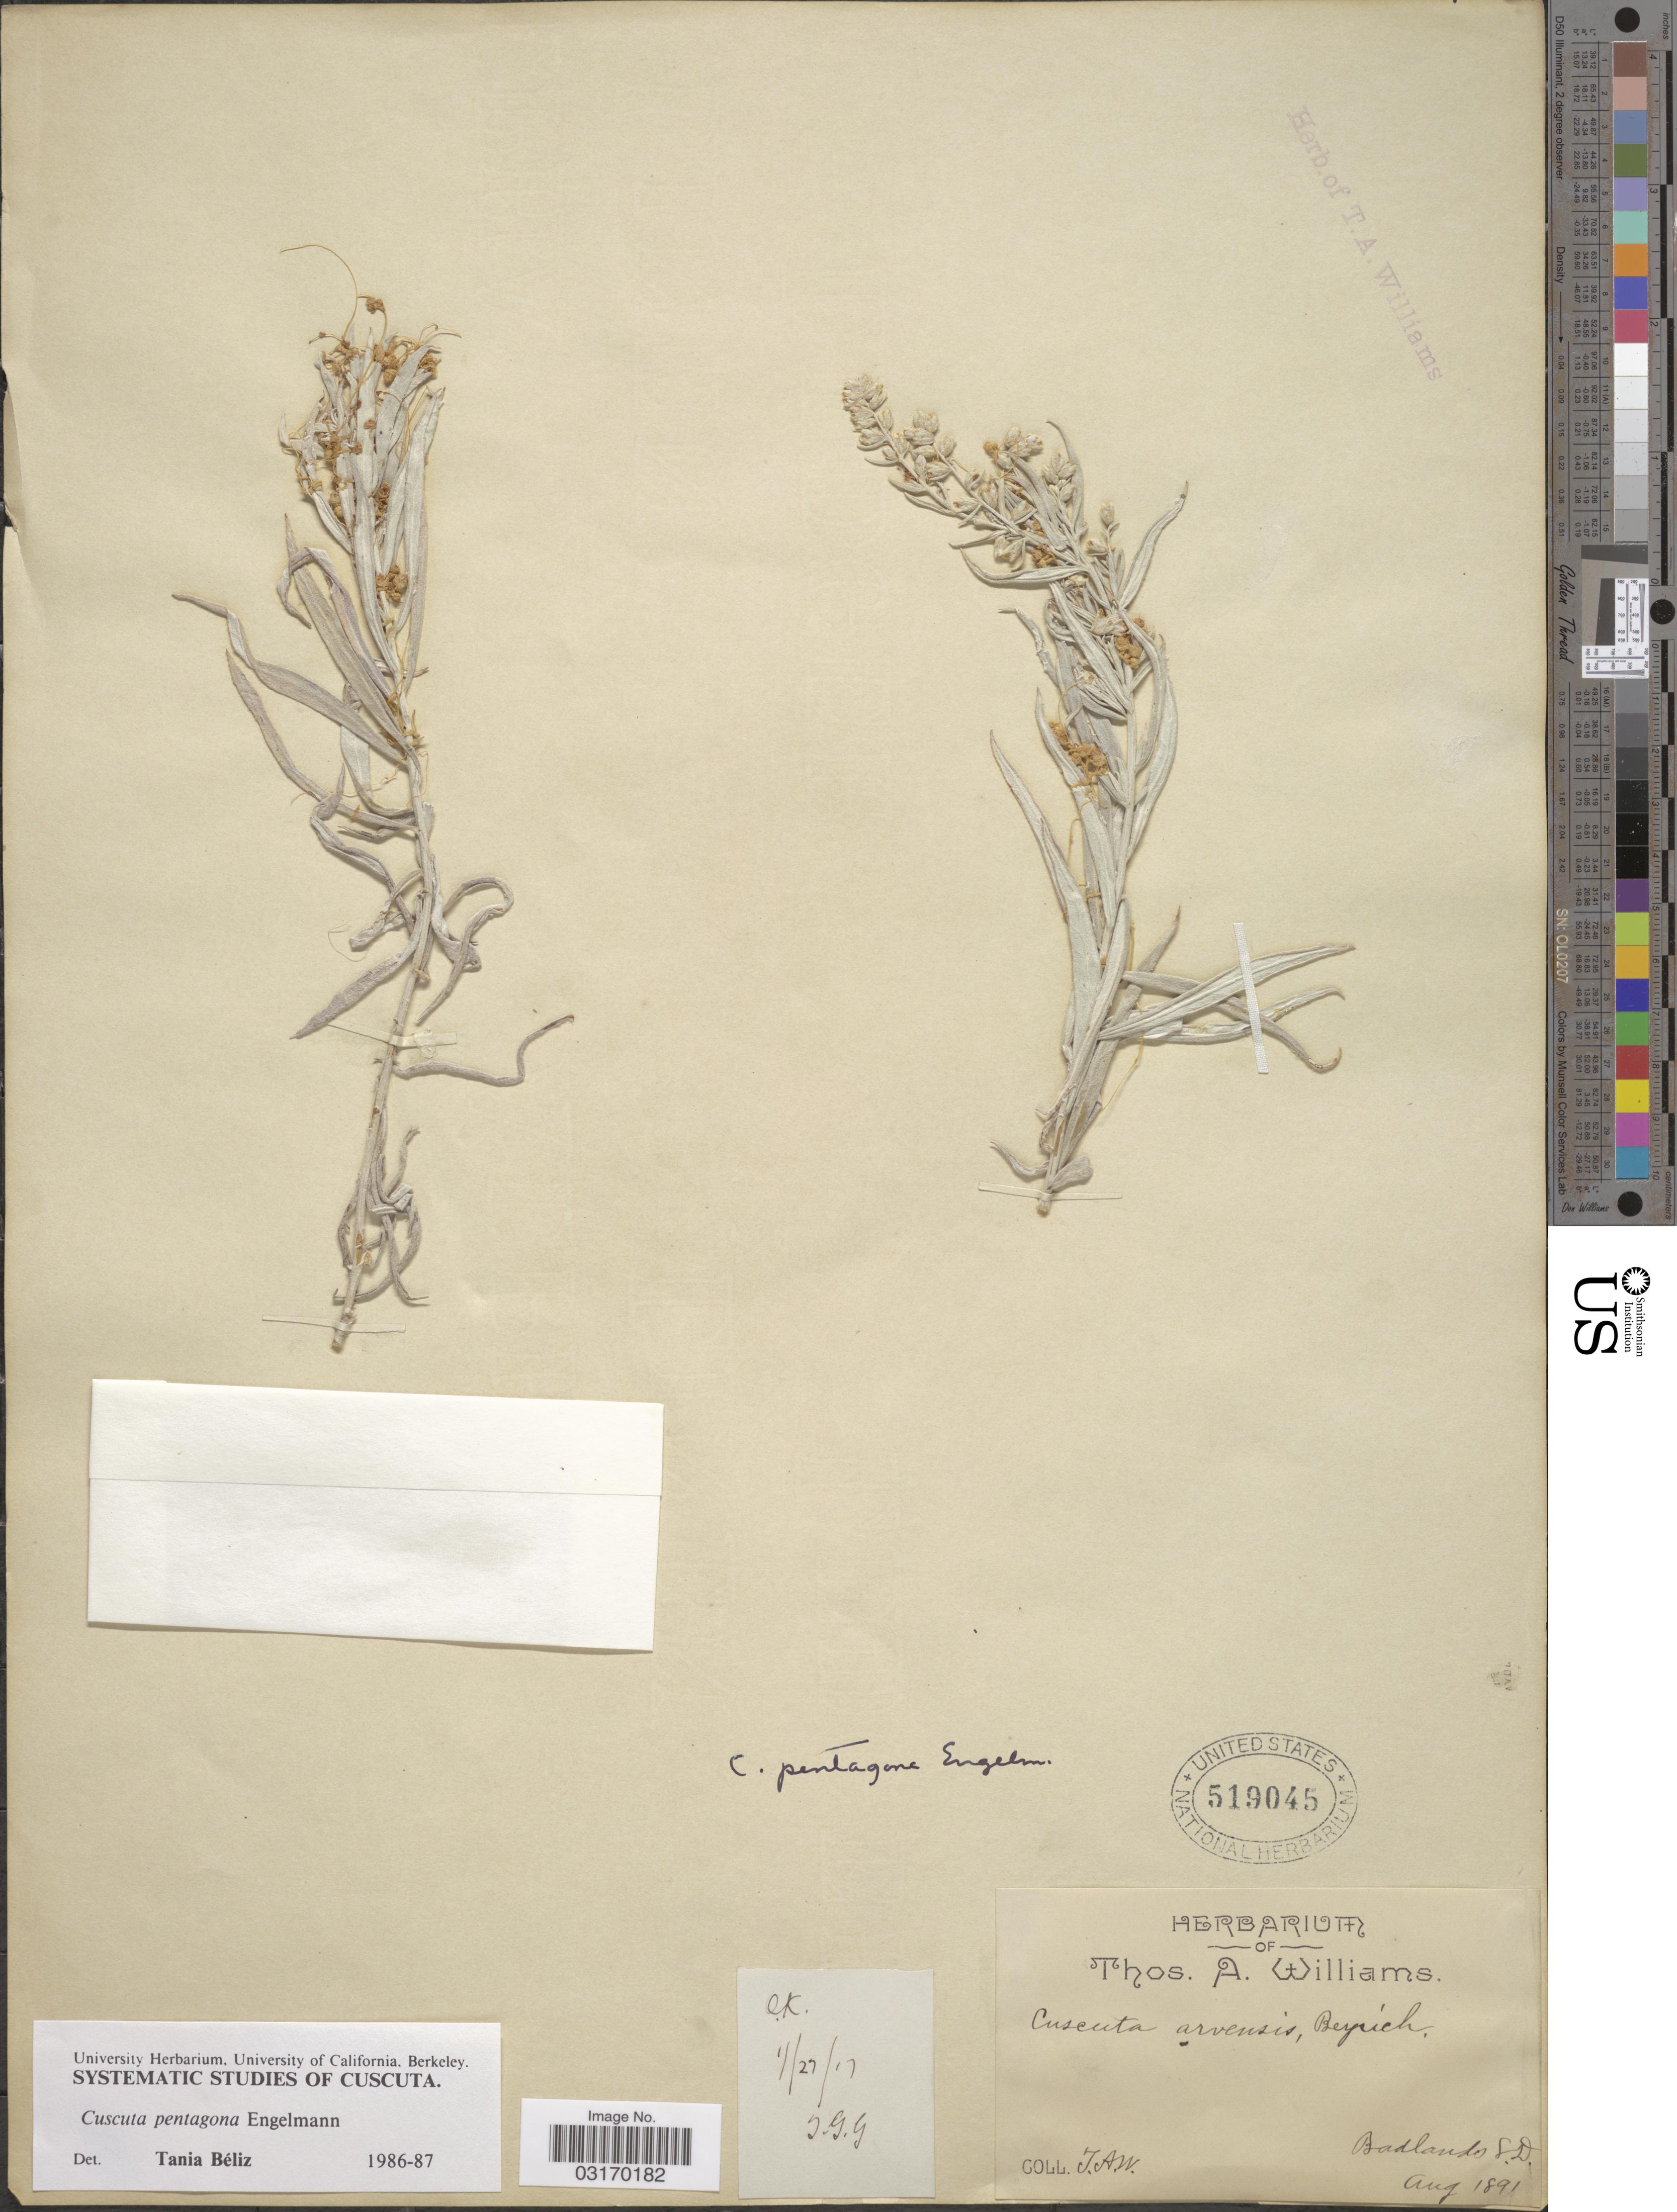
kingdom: Plantae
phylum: Tracheophyta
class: Magnoliopsida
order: Solanales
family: Convolvulaceae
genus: Cuscuta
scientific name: Cuscuta pentagona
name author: Engelm.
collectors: T. A. Williams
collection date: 1891-08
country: United States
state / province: South Dakota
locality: Badlands.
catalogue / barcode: US 519045